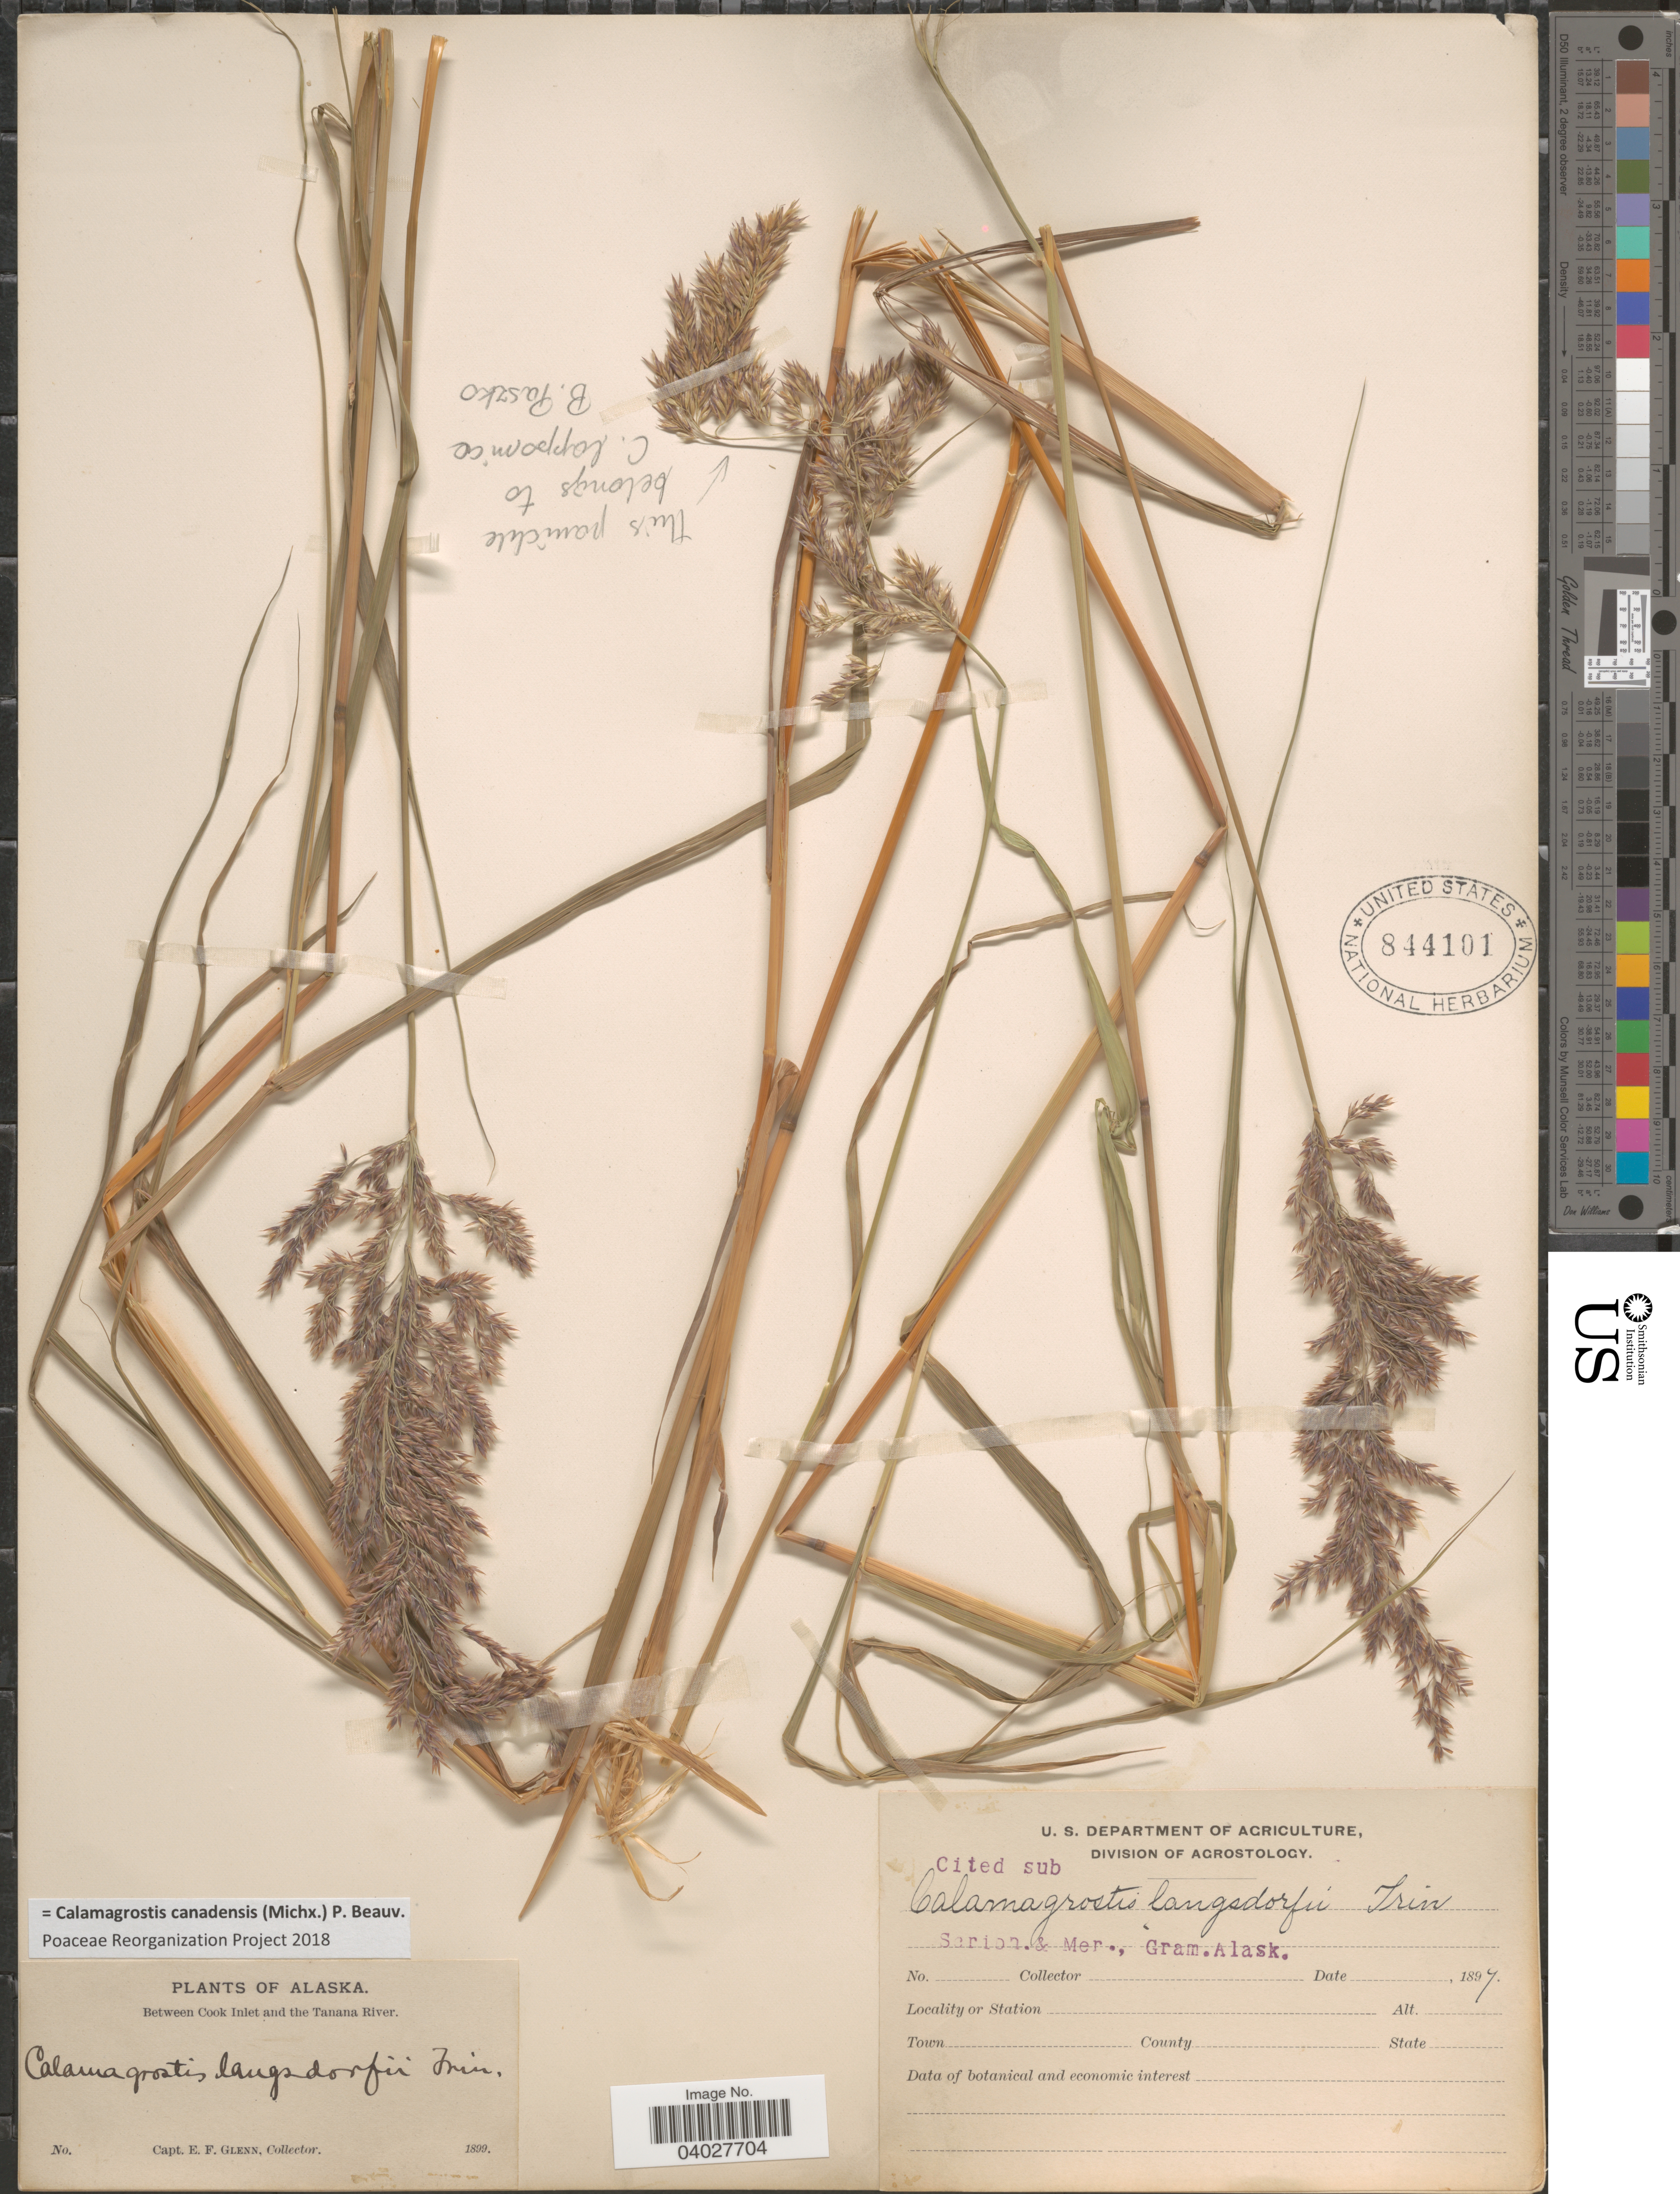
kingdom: Plantae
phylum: Tracheophyta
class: Liliopsida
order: Poales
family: Poaceae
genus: Calamagrostis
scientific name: Calamagrostis canadensis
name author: (Michx.) P. Beauv.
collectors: E. Glenn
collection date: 1899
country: United States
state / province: Alaska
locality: Between Cook Inlet and the Tanana River.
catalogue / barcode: US 844101